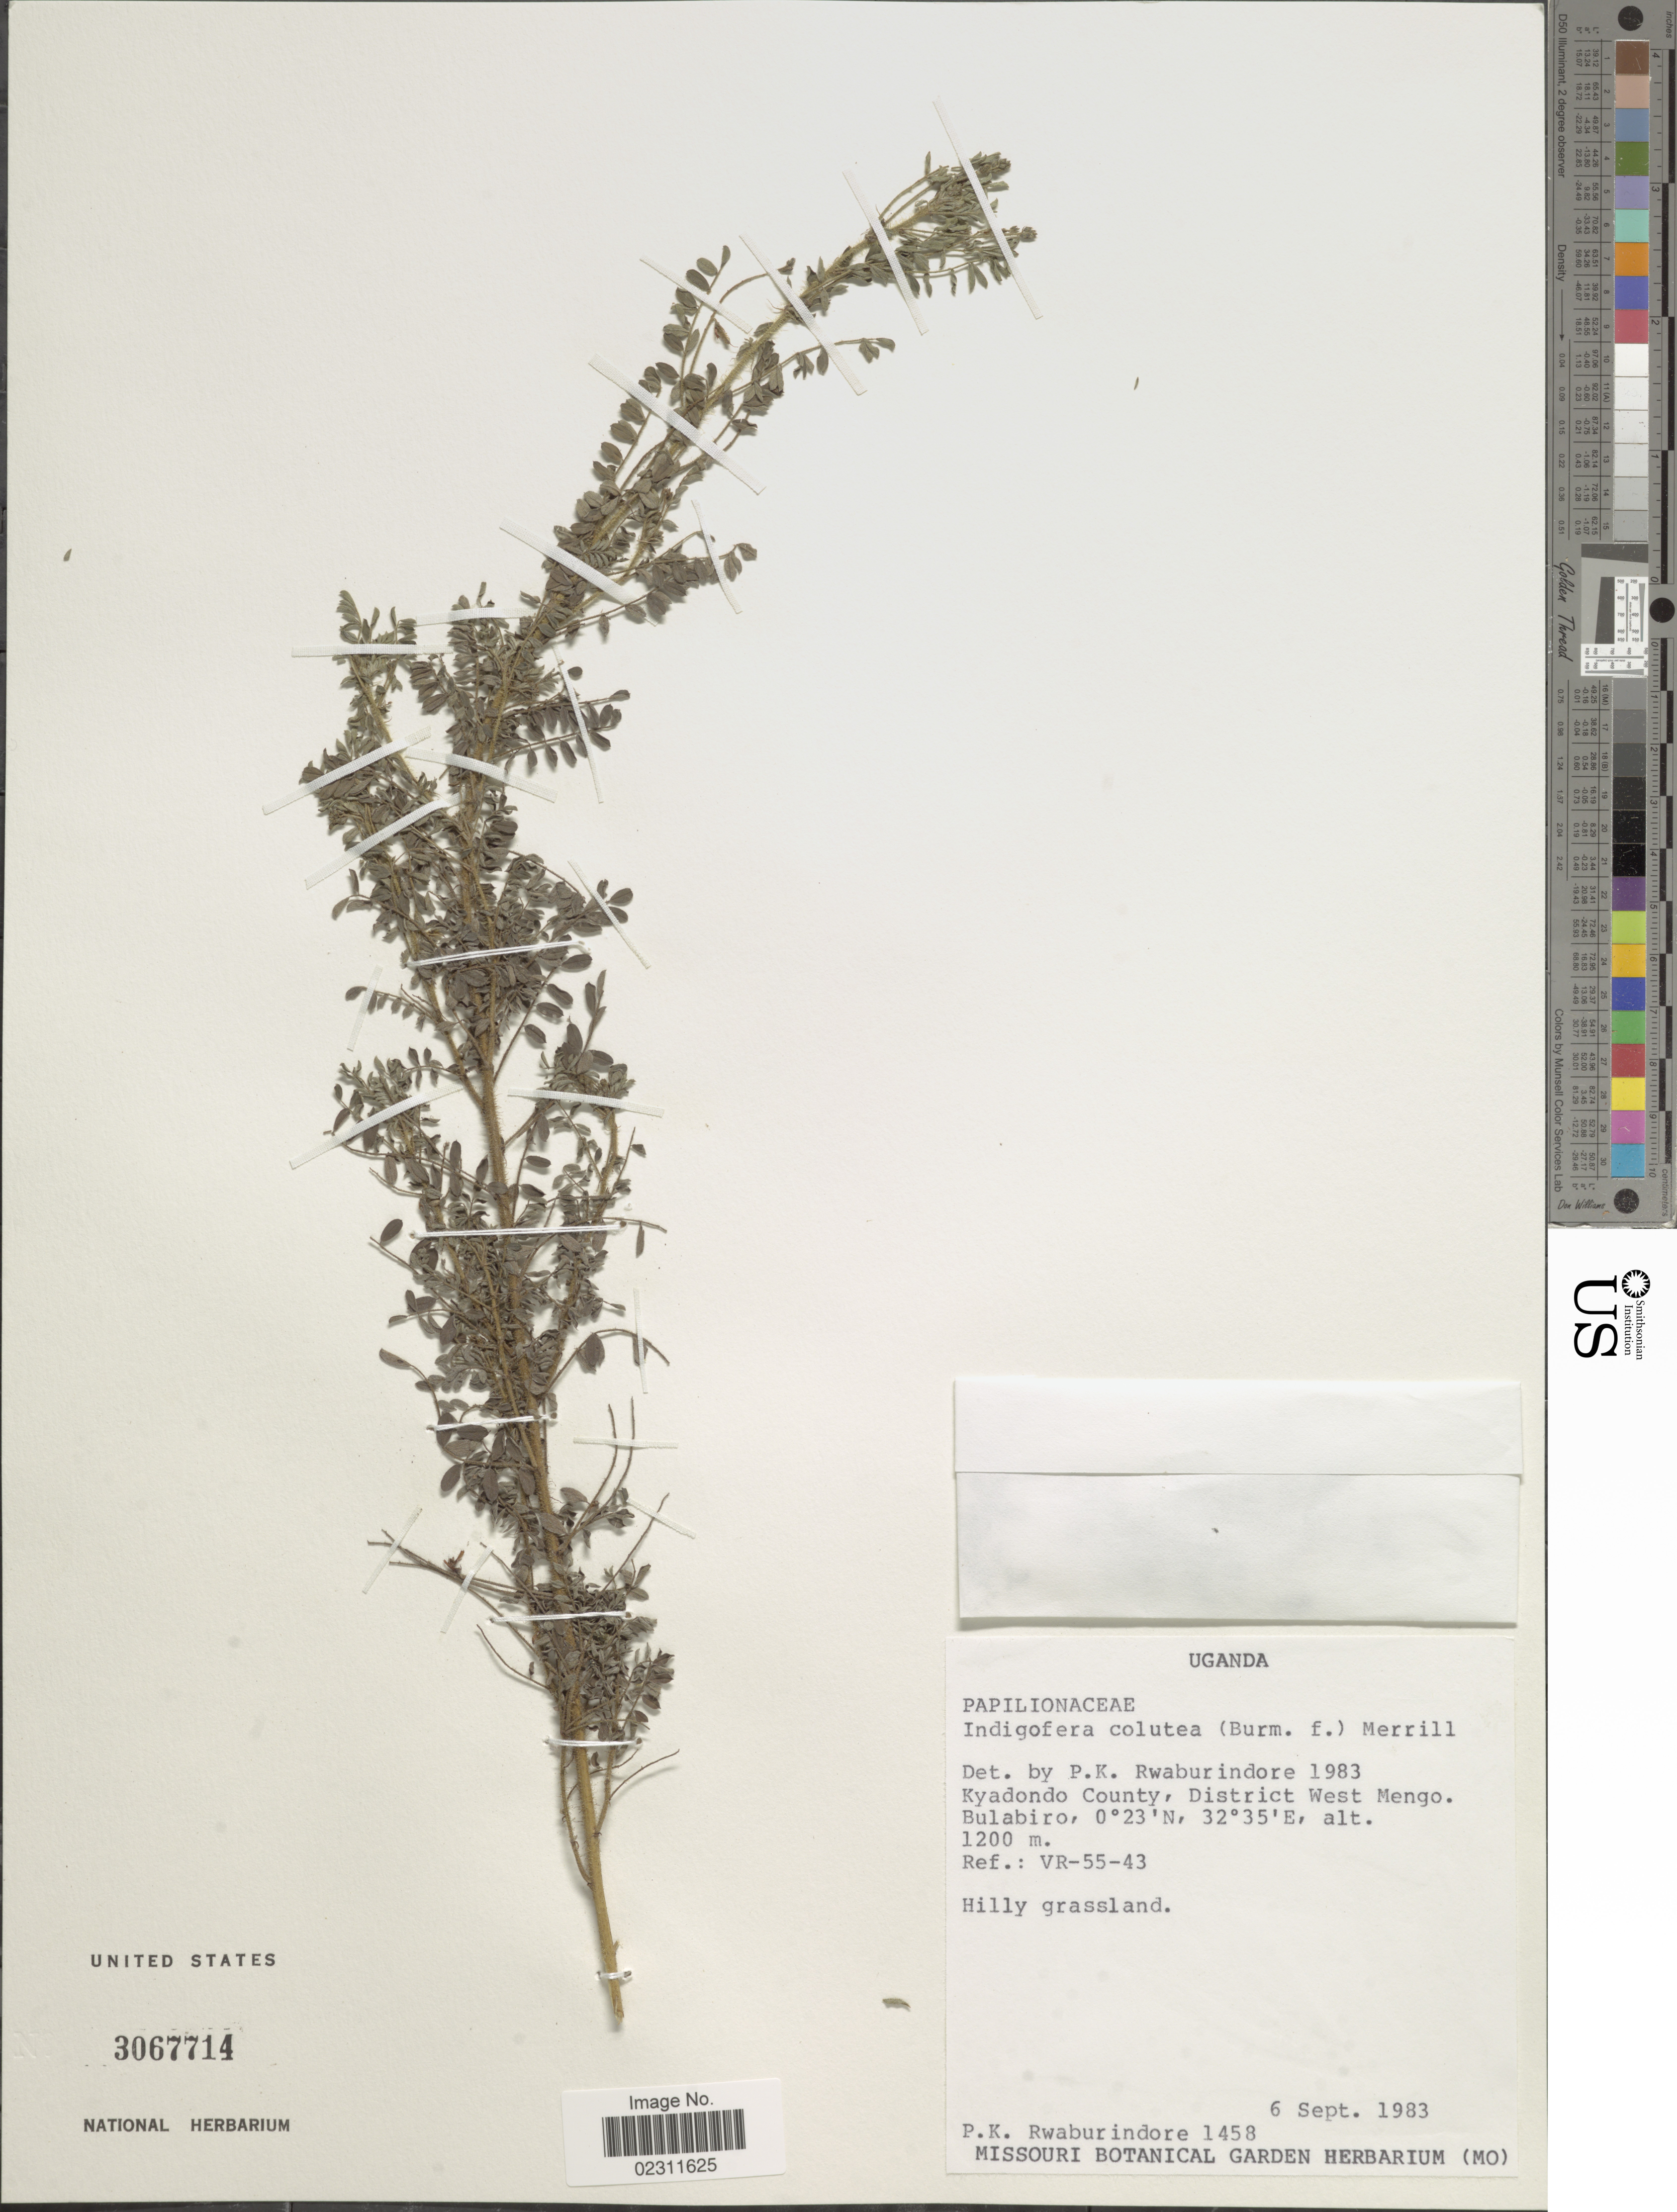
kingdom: Plantae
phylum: Tracheophyta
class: Magnoliopsida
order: Fabales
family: Fabaceae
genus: Indigofera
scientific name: Indigofera colutea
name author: (Burm. f.) Merr.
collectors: P. Rwaburindore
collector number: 1458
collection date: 1983-09-06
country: Uganda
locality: Kyadondo County, District West Mengo, Bulabiro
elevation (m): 1200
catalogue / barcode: US 3067714